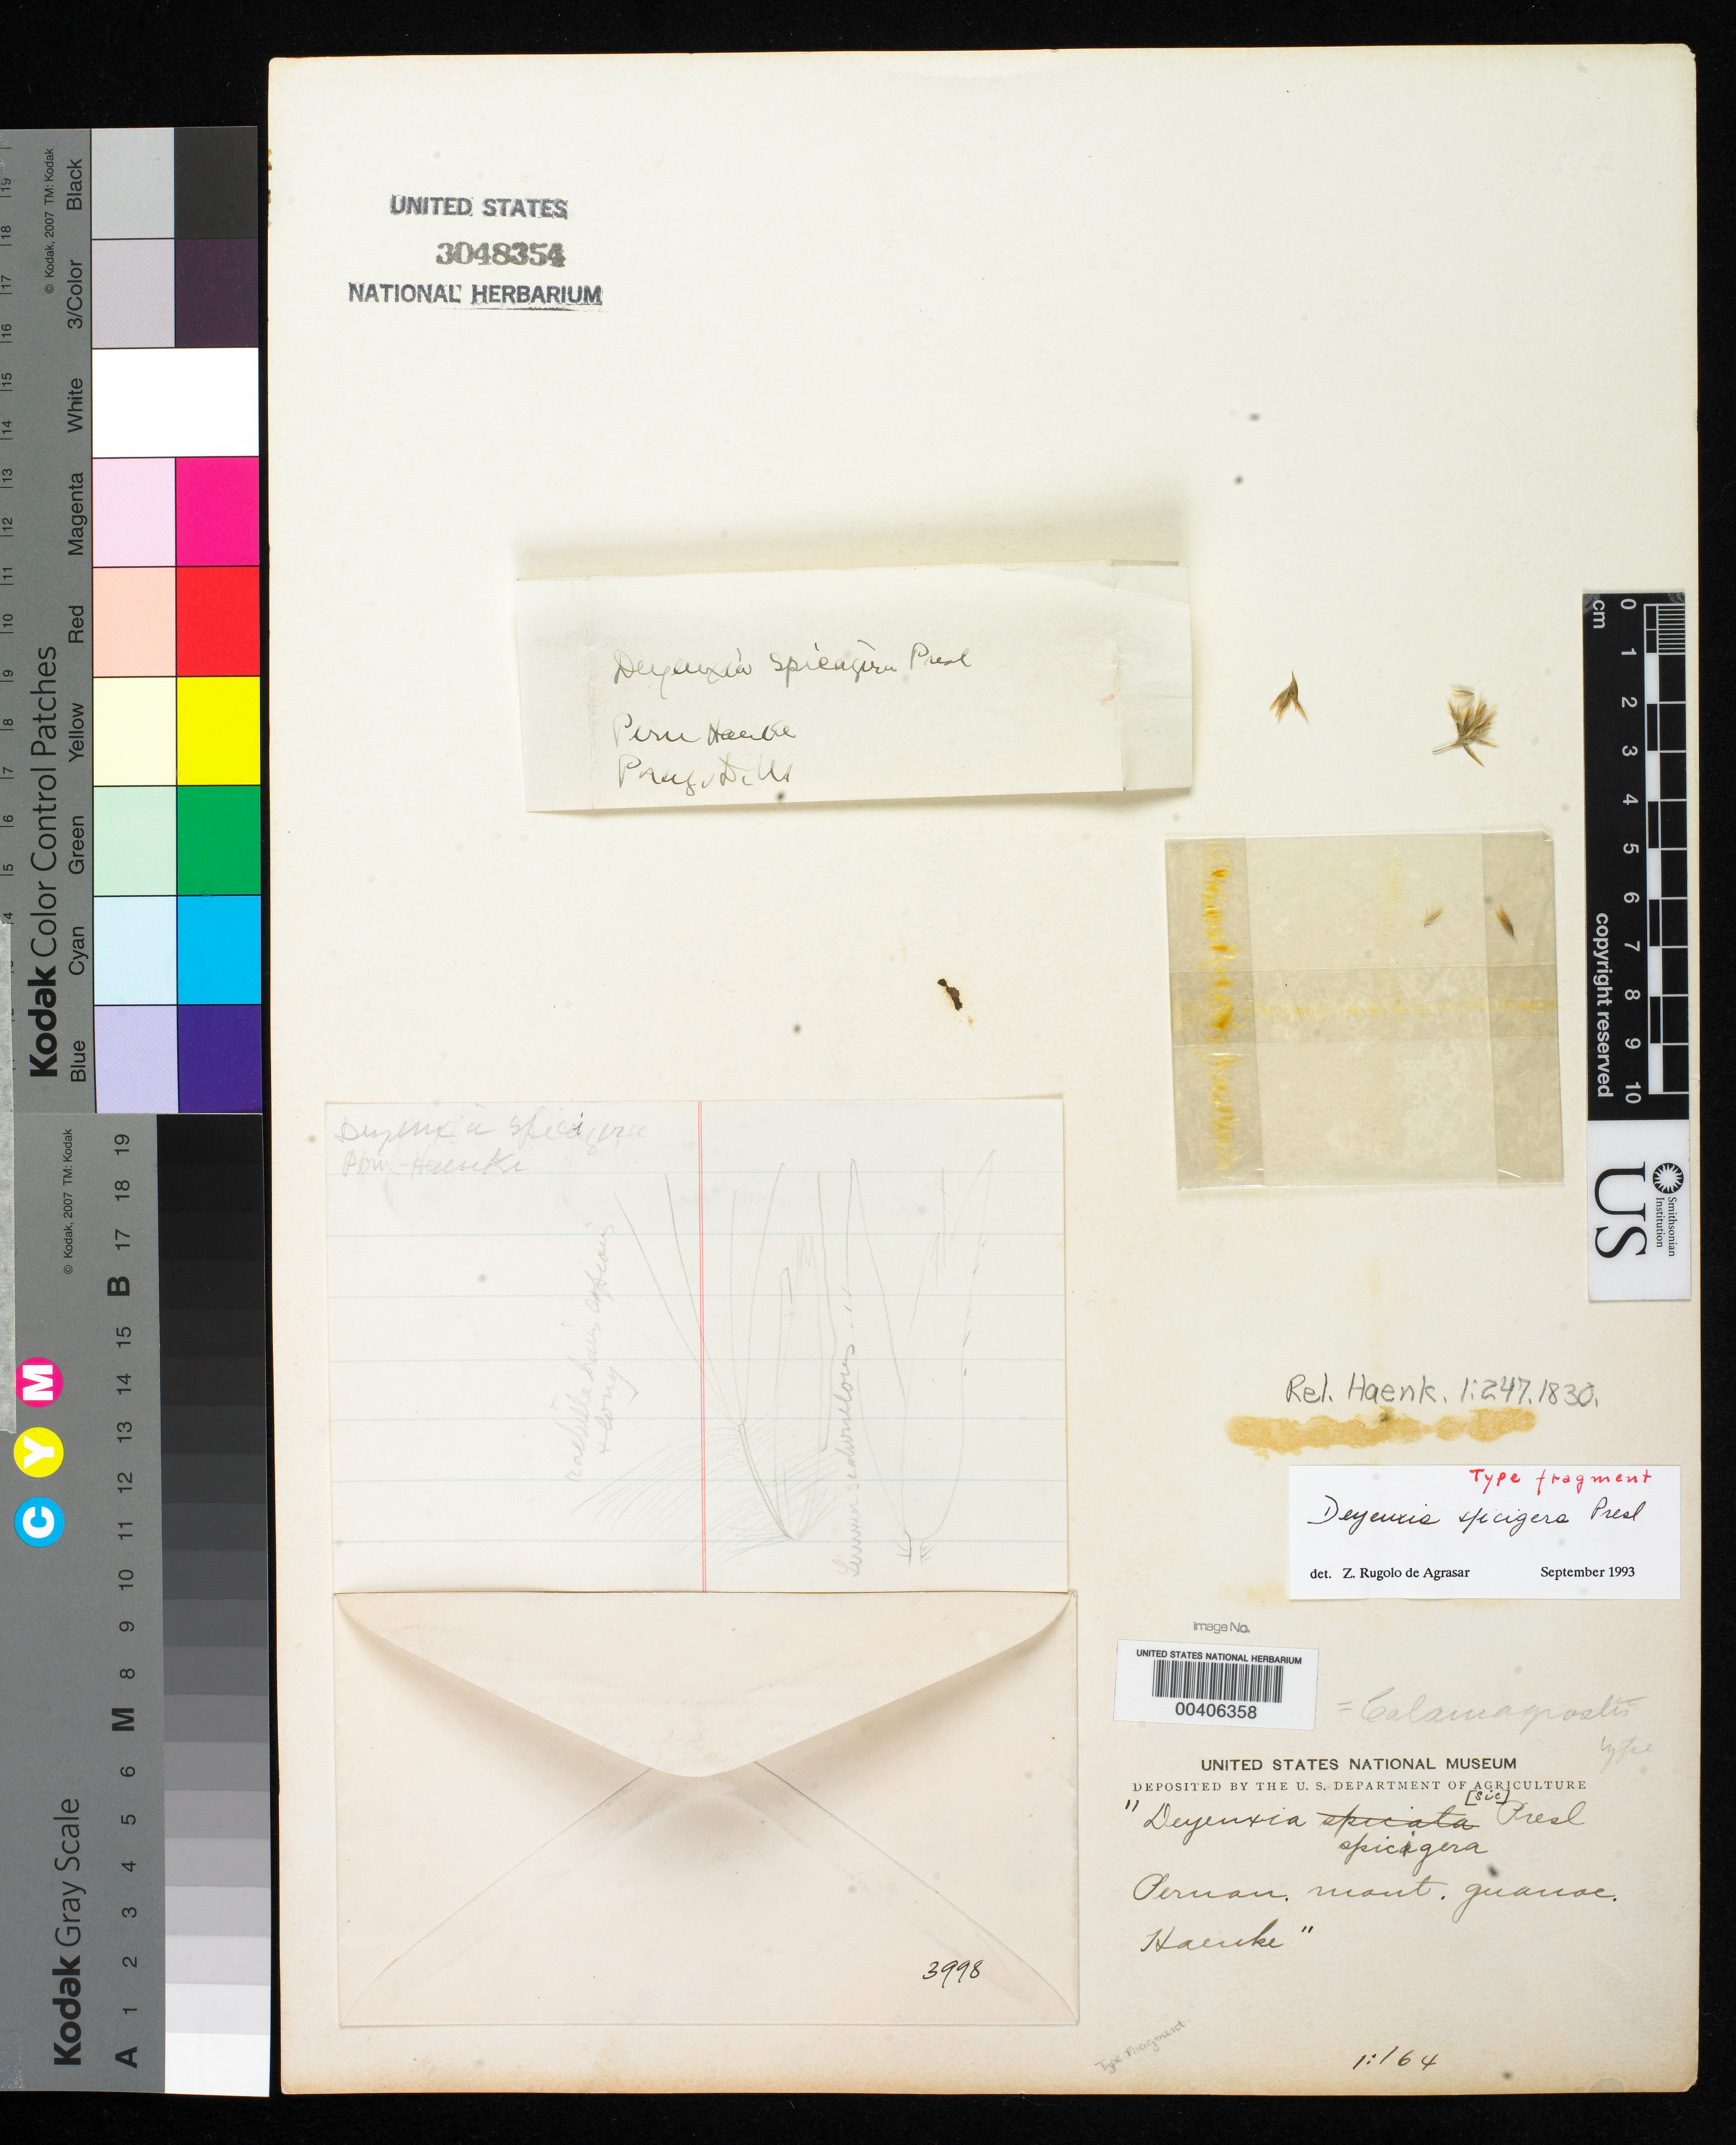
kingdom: Plantae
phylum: Tracheophyta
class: Liliopsida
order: Poales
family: Poaceae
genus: Deyeuxia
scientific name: Deyeuxia spicigera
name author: J. Presl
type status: Type Fragment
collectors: T. P. X. Haenke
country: Peru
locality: Mont. Guanoc.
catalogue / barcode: US 3048354